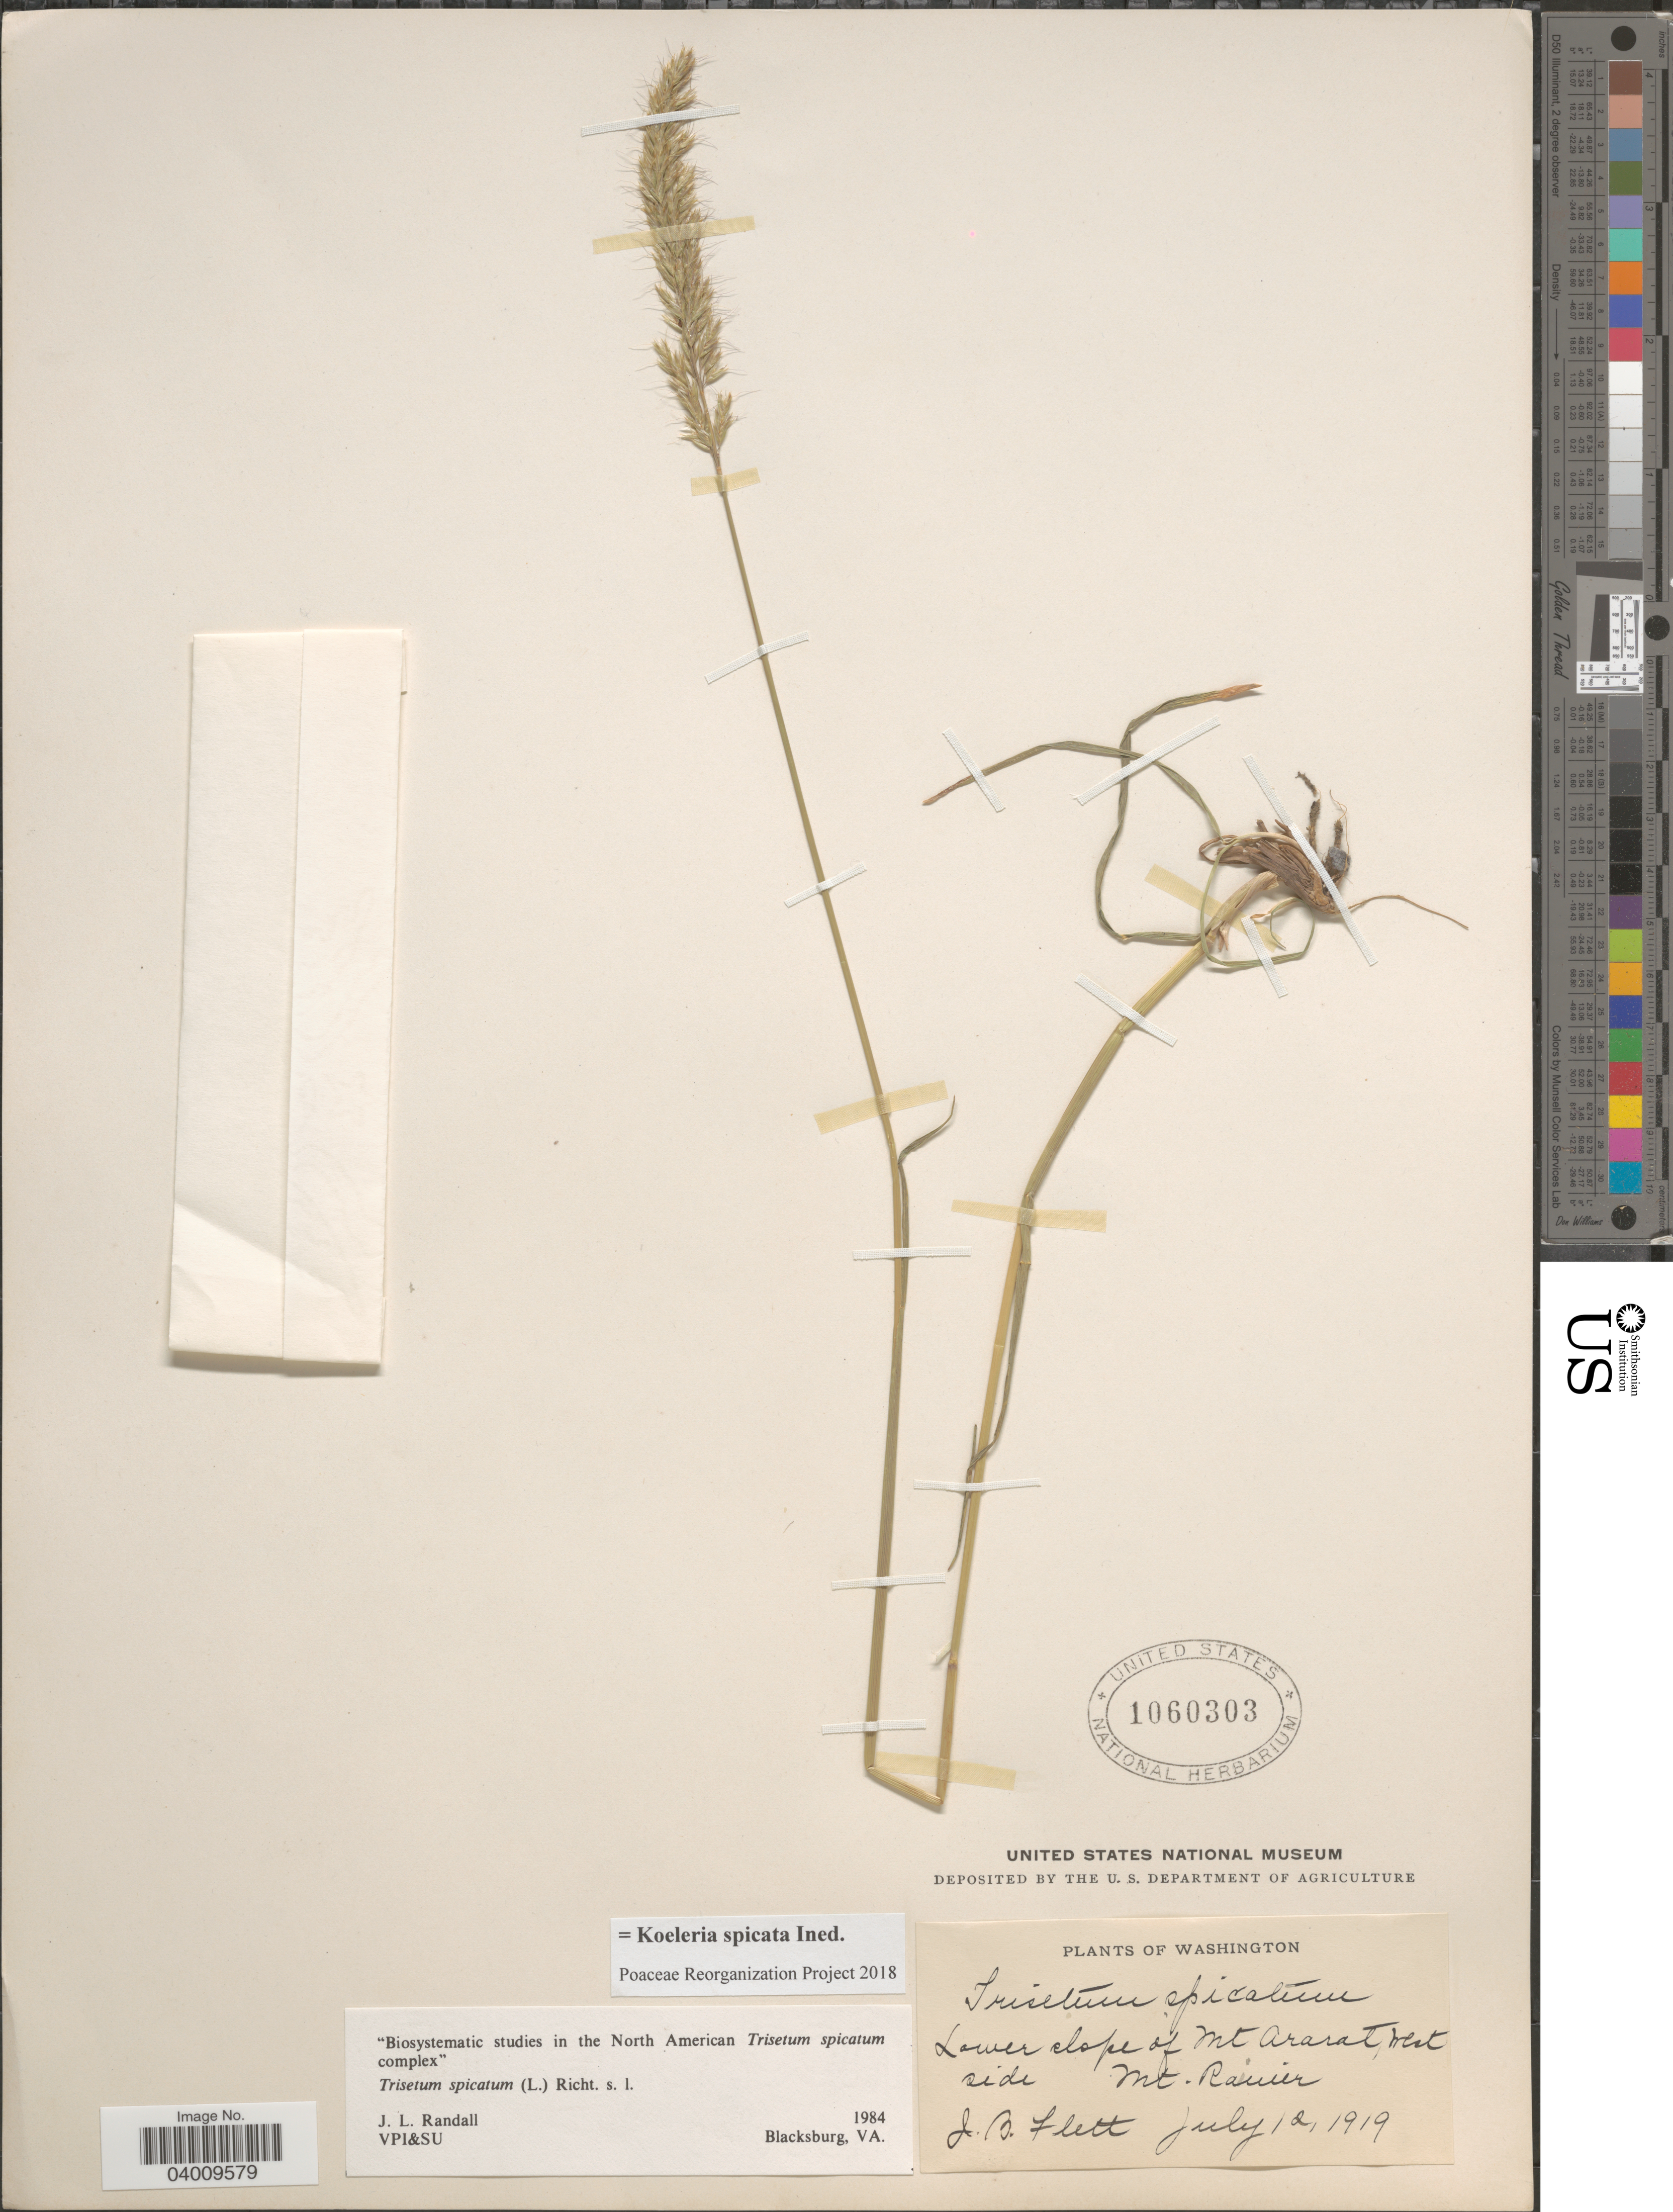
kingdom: Plantae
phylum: Tracheophyta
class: Liliopsida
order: Poales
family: Poaceae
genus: Koeleria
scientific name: Koeleria spicata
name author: (L.) Barberá et al.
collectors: J. Flett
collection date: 1919-07-12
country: United States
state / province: Washington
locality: Lower slope of Mt. Ararat, West side, Mt. Rainier.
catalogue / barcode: US 1060303